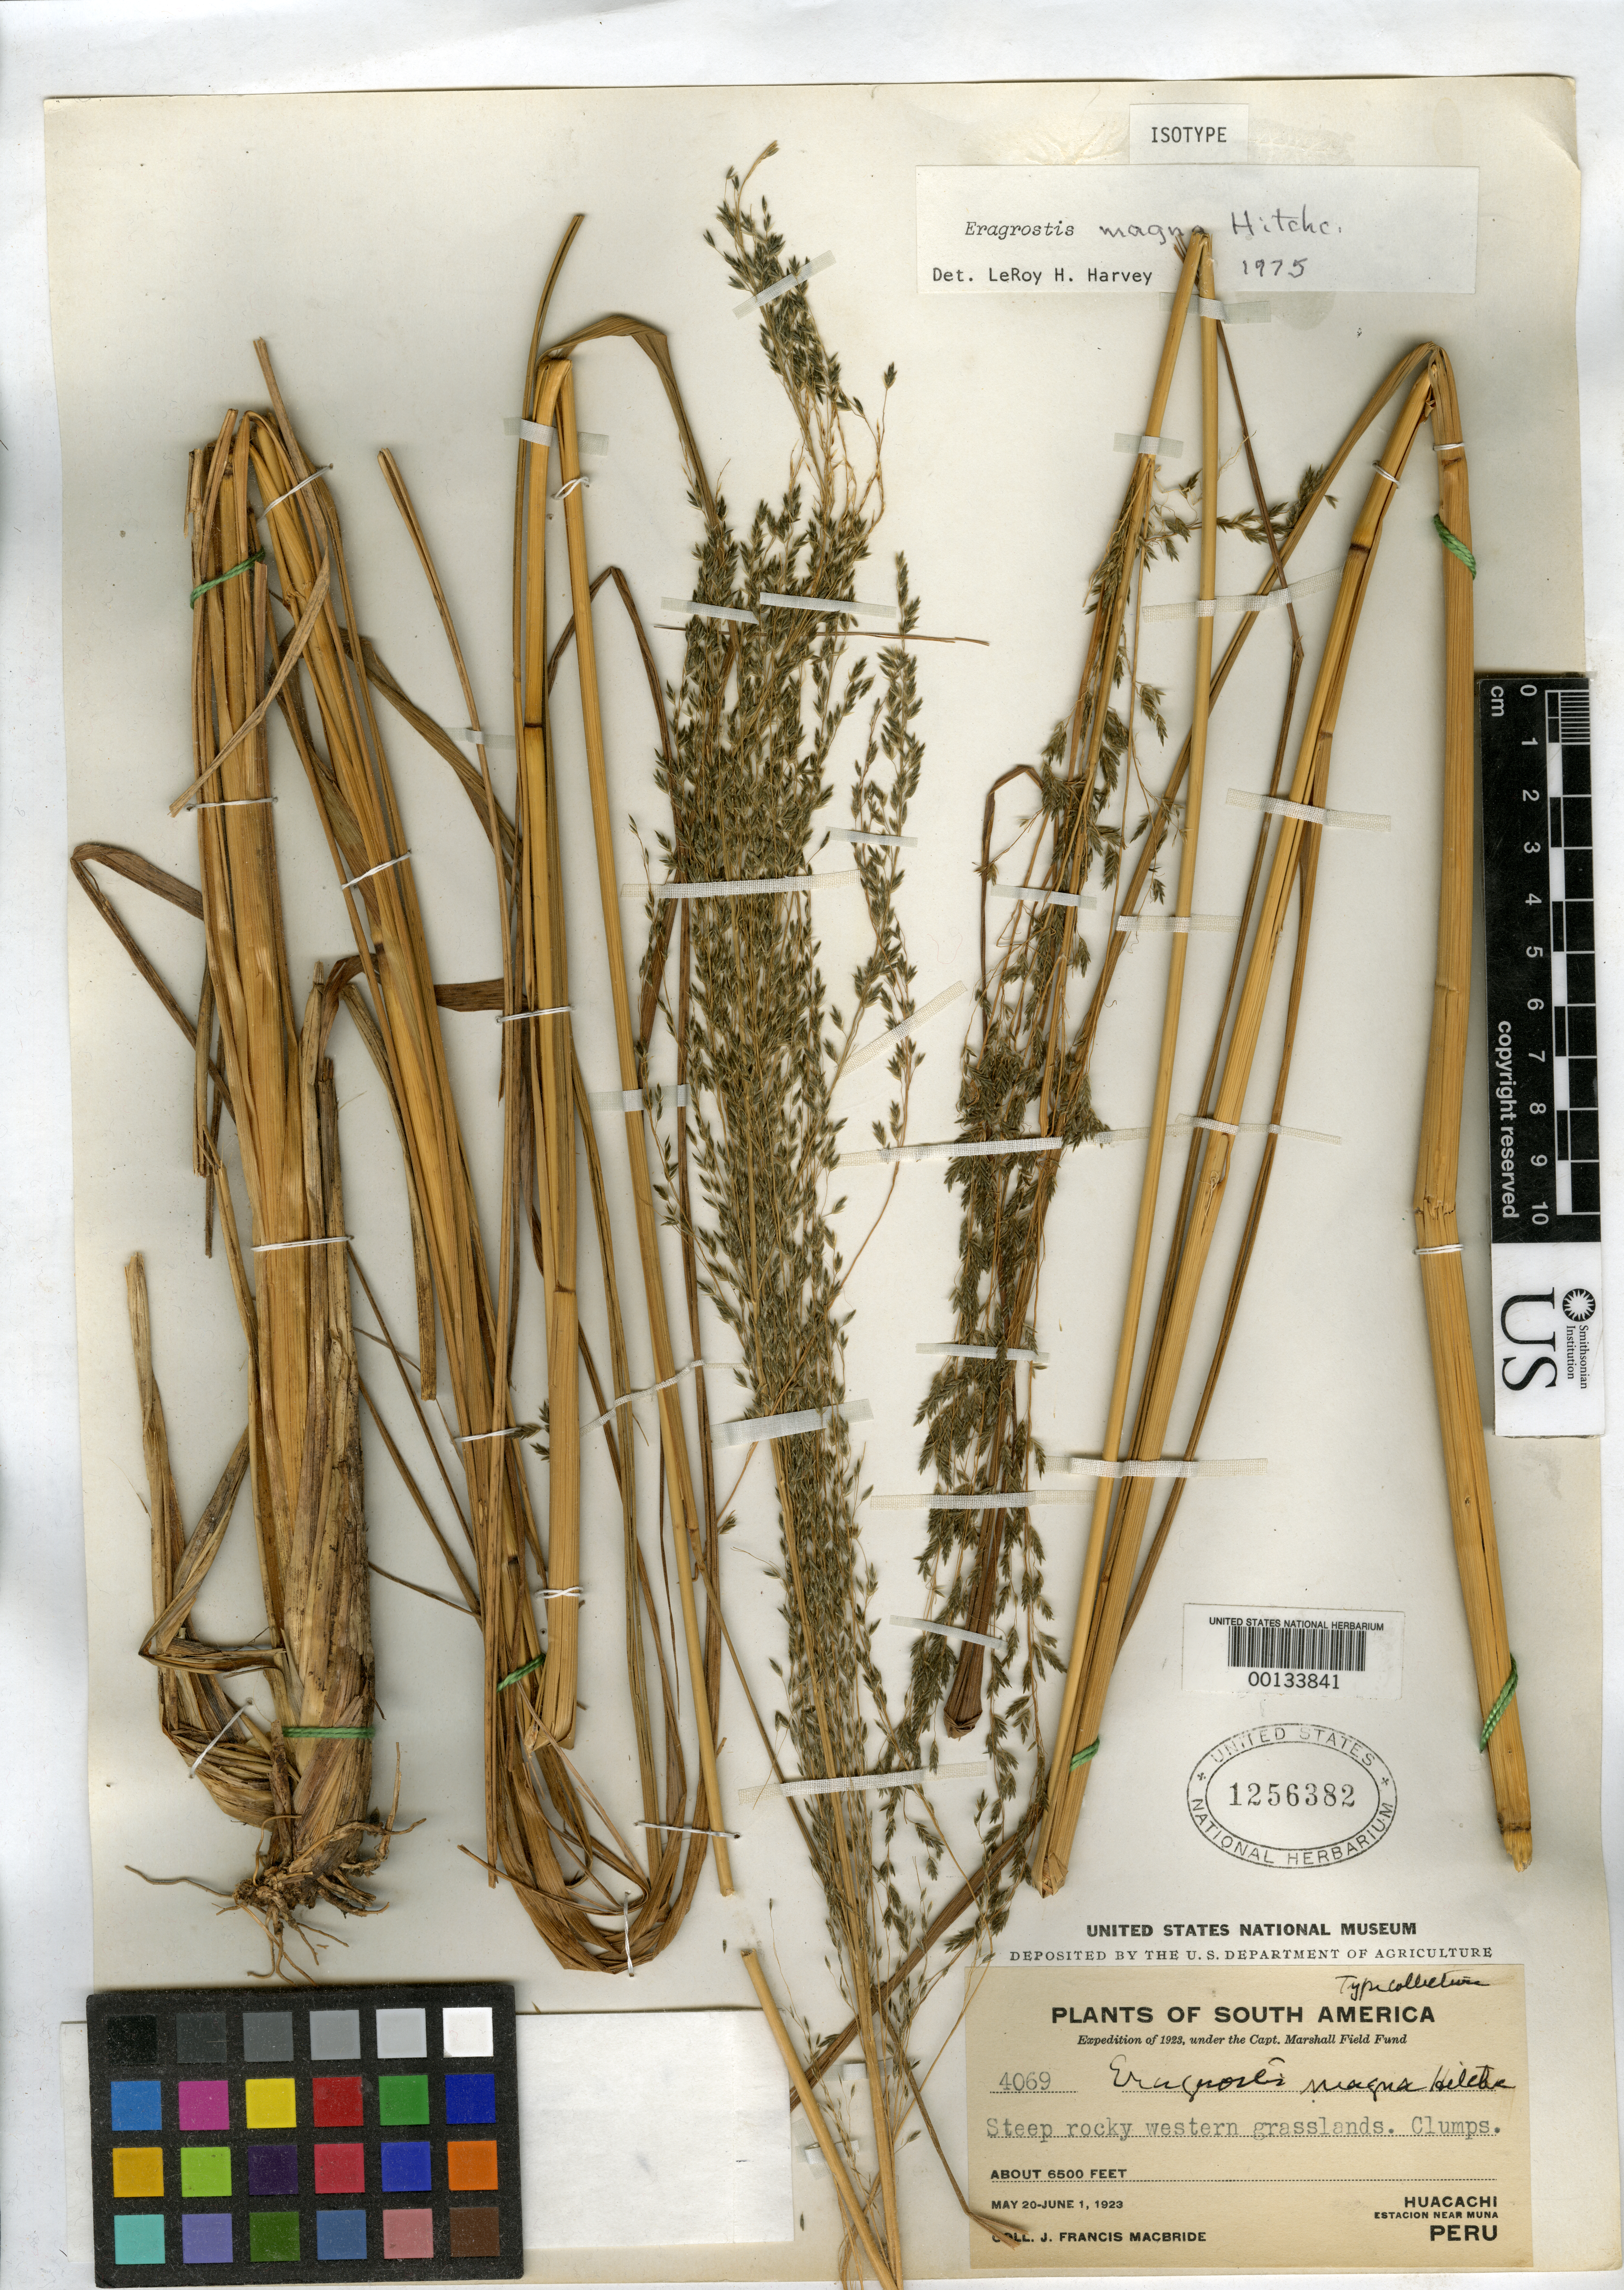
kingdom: Plantae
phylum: Tracheophyta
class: Liliopsida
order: Poales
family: Poaceae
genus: Eragrostis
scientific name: Eragrostis magna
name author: Hitchc.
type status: Isotype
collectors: J. F. Macbride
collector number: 4069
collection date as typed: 20 May 1923 to 01 Jun 1923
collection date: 1923-05-20/1923-06-01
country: Peru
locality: Huacachi Estación near Muña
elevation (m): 1981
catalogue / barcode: US 1256382